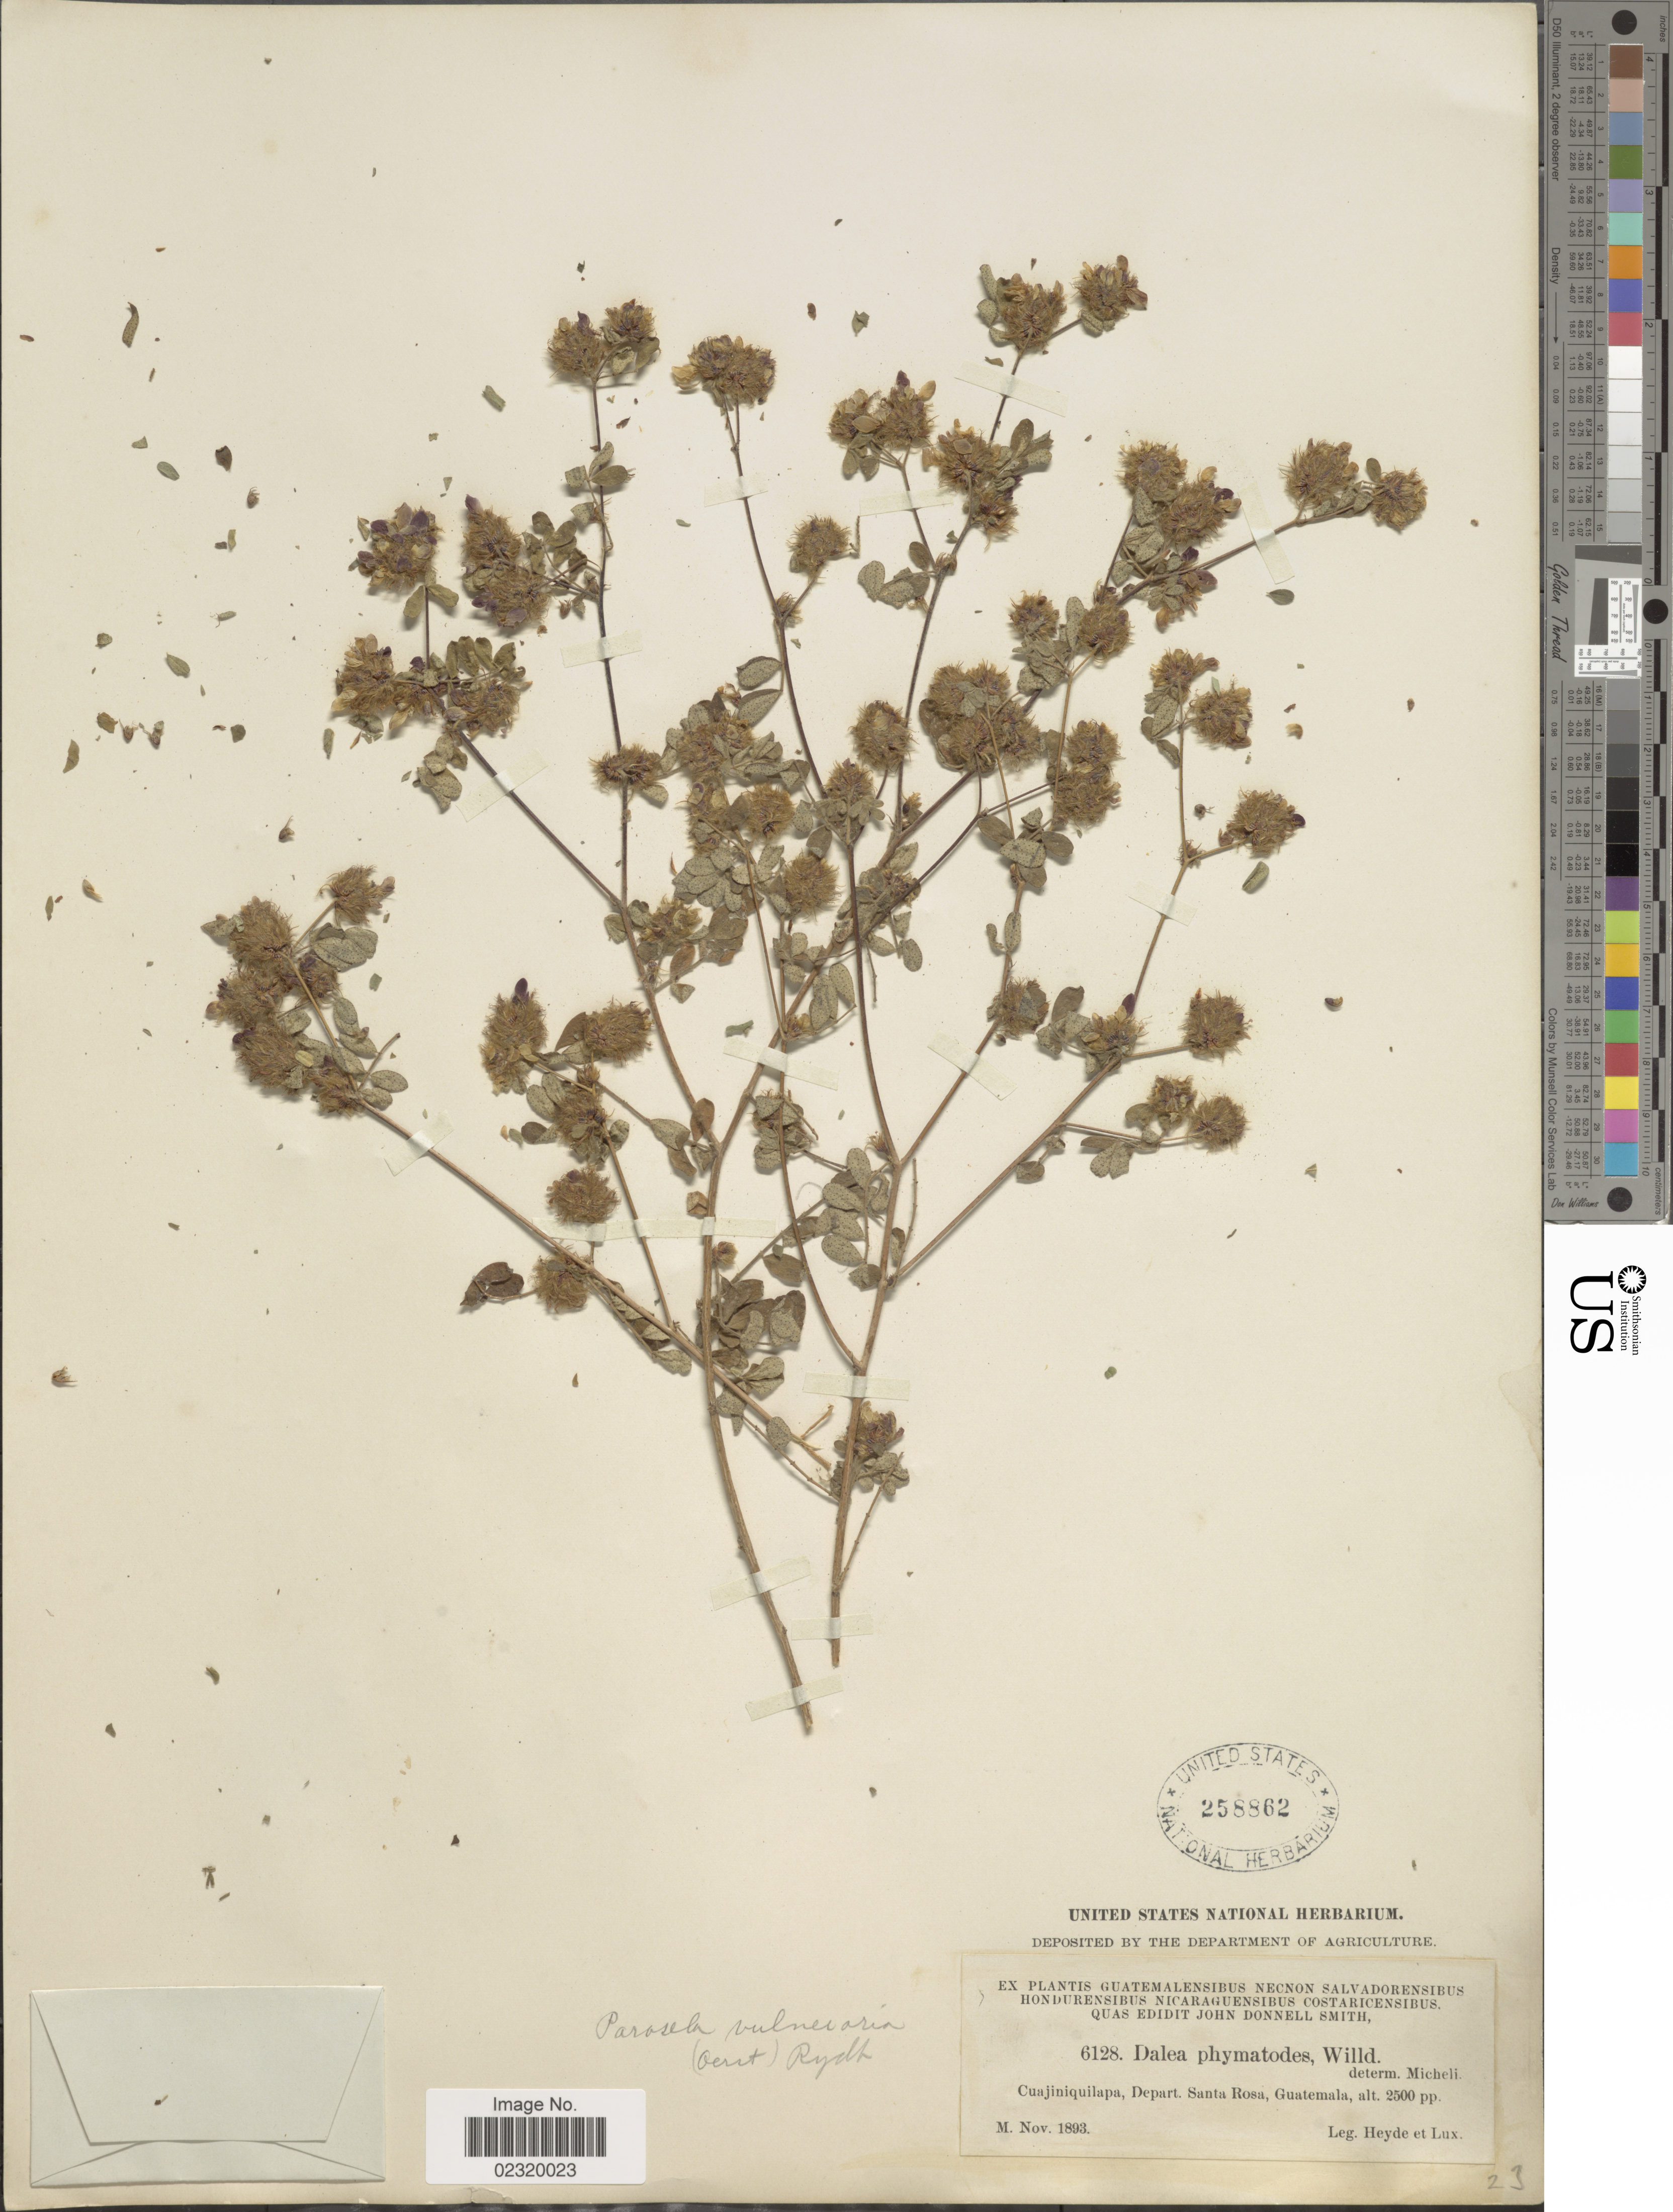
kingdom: Plantae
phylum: Tracheophyta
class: Magnoliopsida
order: Fabales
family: Fabaceae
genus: Dalea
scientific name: Dalea scandens var. vulneraria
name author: (Oerst.) Barneby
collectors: Heyde & Lux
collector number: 6128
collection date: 1893-11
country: Guatemala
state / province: Santa Rosa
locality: Cuajiniquilapa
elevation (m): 762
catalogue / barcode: US 258862